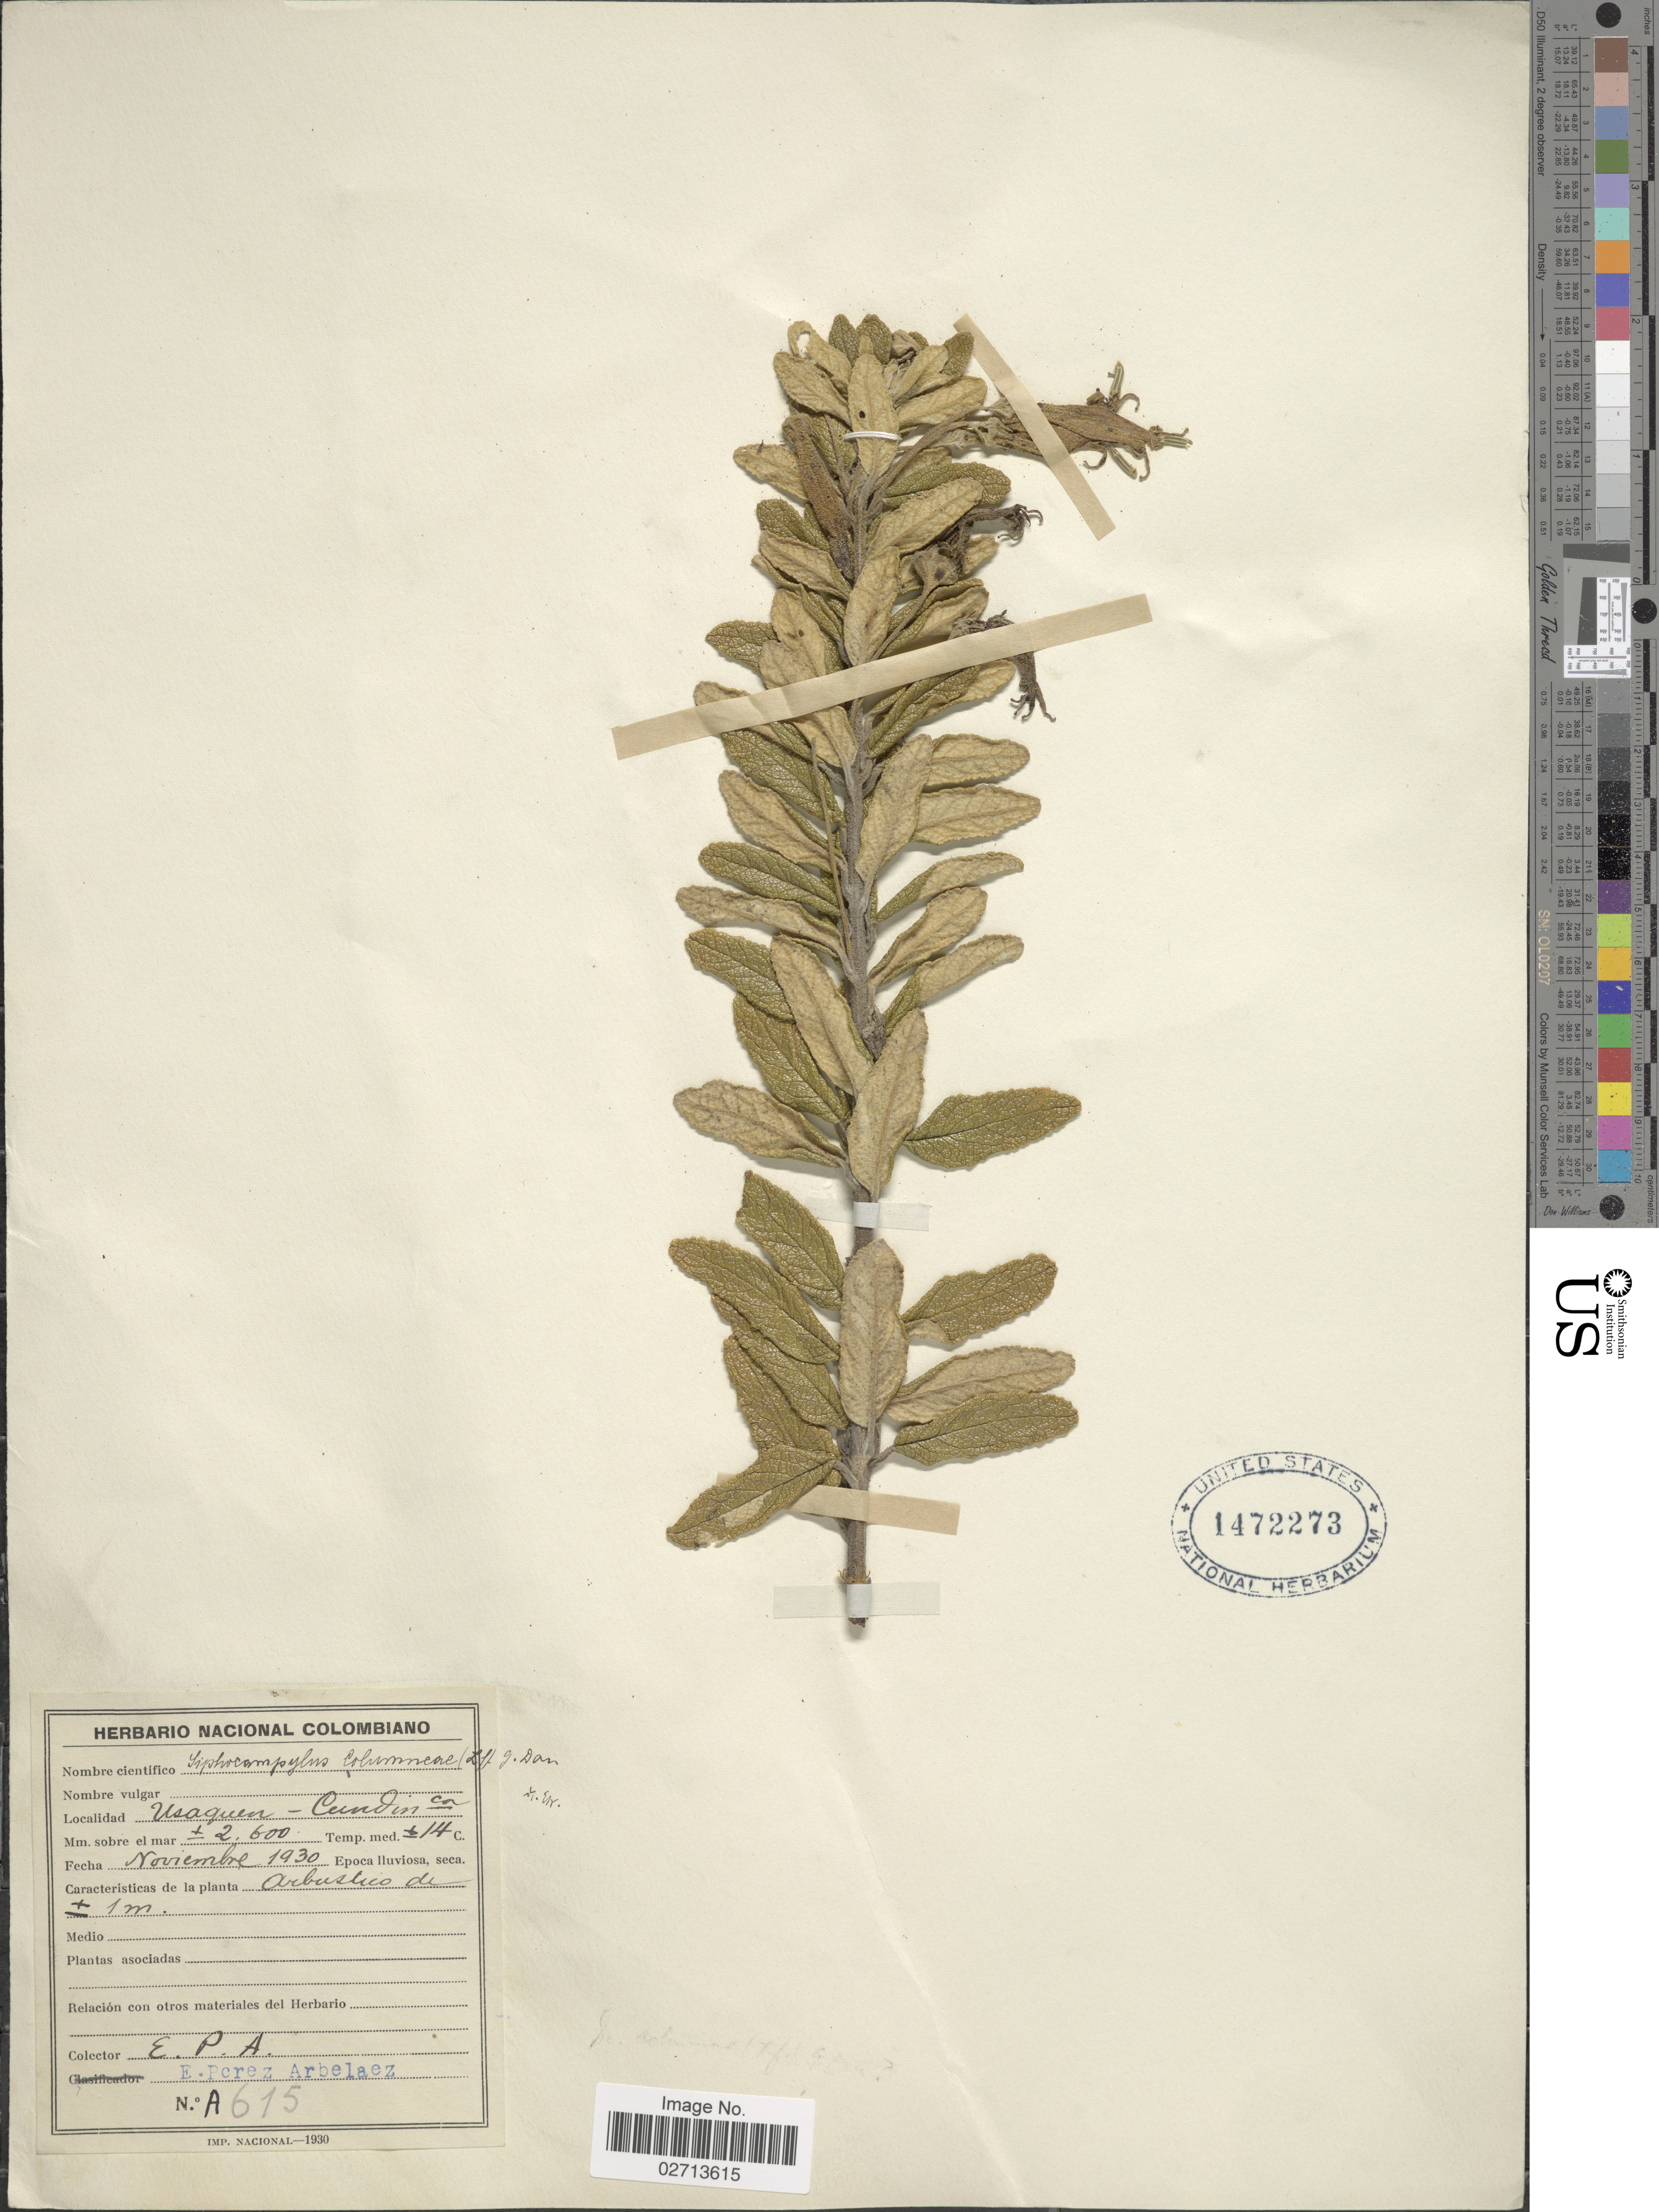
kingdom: Plantae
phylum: Tracheophyta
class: Magnoliopsida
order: Asterales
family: Campanulaceae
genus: Siphocampylus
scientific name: Siphocampylus columnae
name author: (L. f.) G. Don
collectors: E. Pérez Arbeláez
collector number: A 615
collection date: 1930-11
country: Colombia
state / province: Cundinamarca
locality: Usaquen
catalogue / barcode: US 1472273